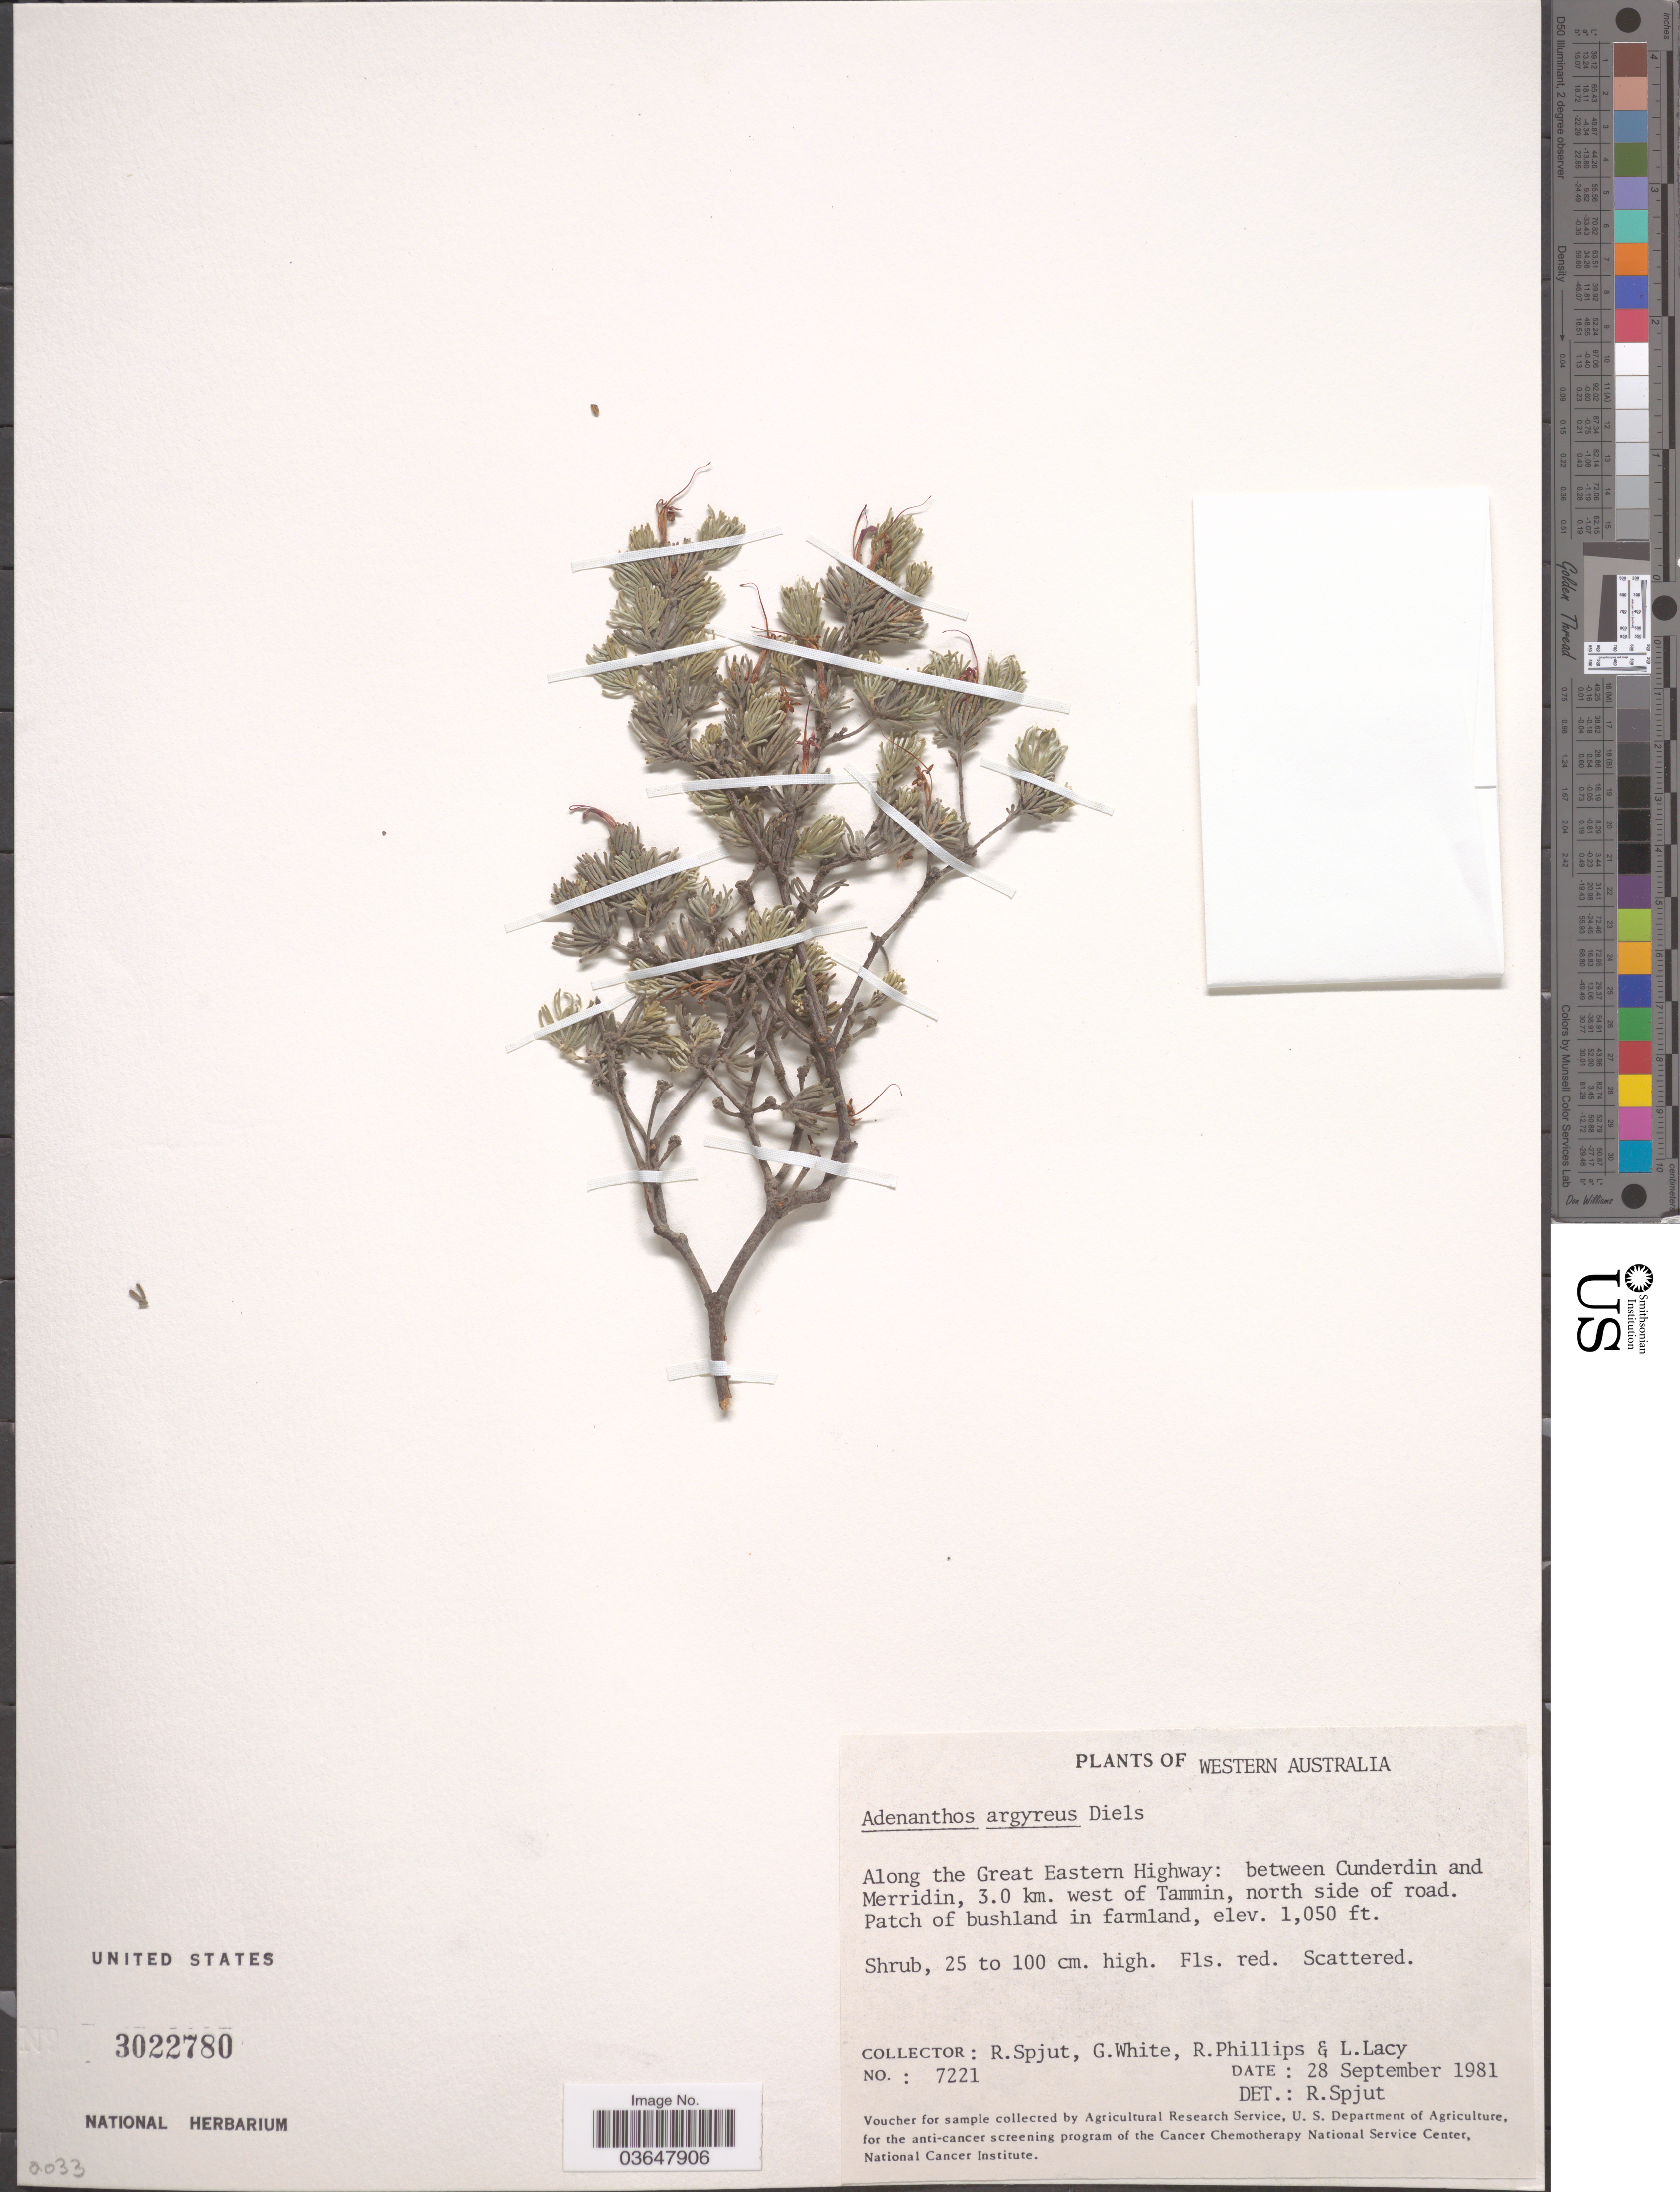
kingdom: Plantae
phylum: Tracheophyta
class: Magnoliopsida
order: Proteales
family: Proteaceae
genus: Adenanthos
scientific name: Adenanthos argyreus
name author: Diels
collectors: R. Spjut, G. White, R. Phillips & L. Lacy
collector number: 7221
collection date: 1981-09-28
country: Australia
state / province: Western Australia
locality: Along the Great Eastern Highway: between Cunderdin and Merridin, 3.0 km. west of Tammin, north side of road.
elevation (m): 320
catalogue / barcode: US 3022780